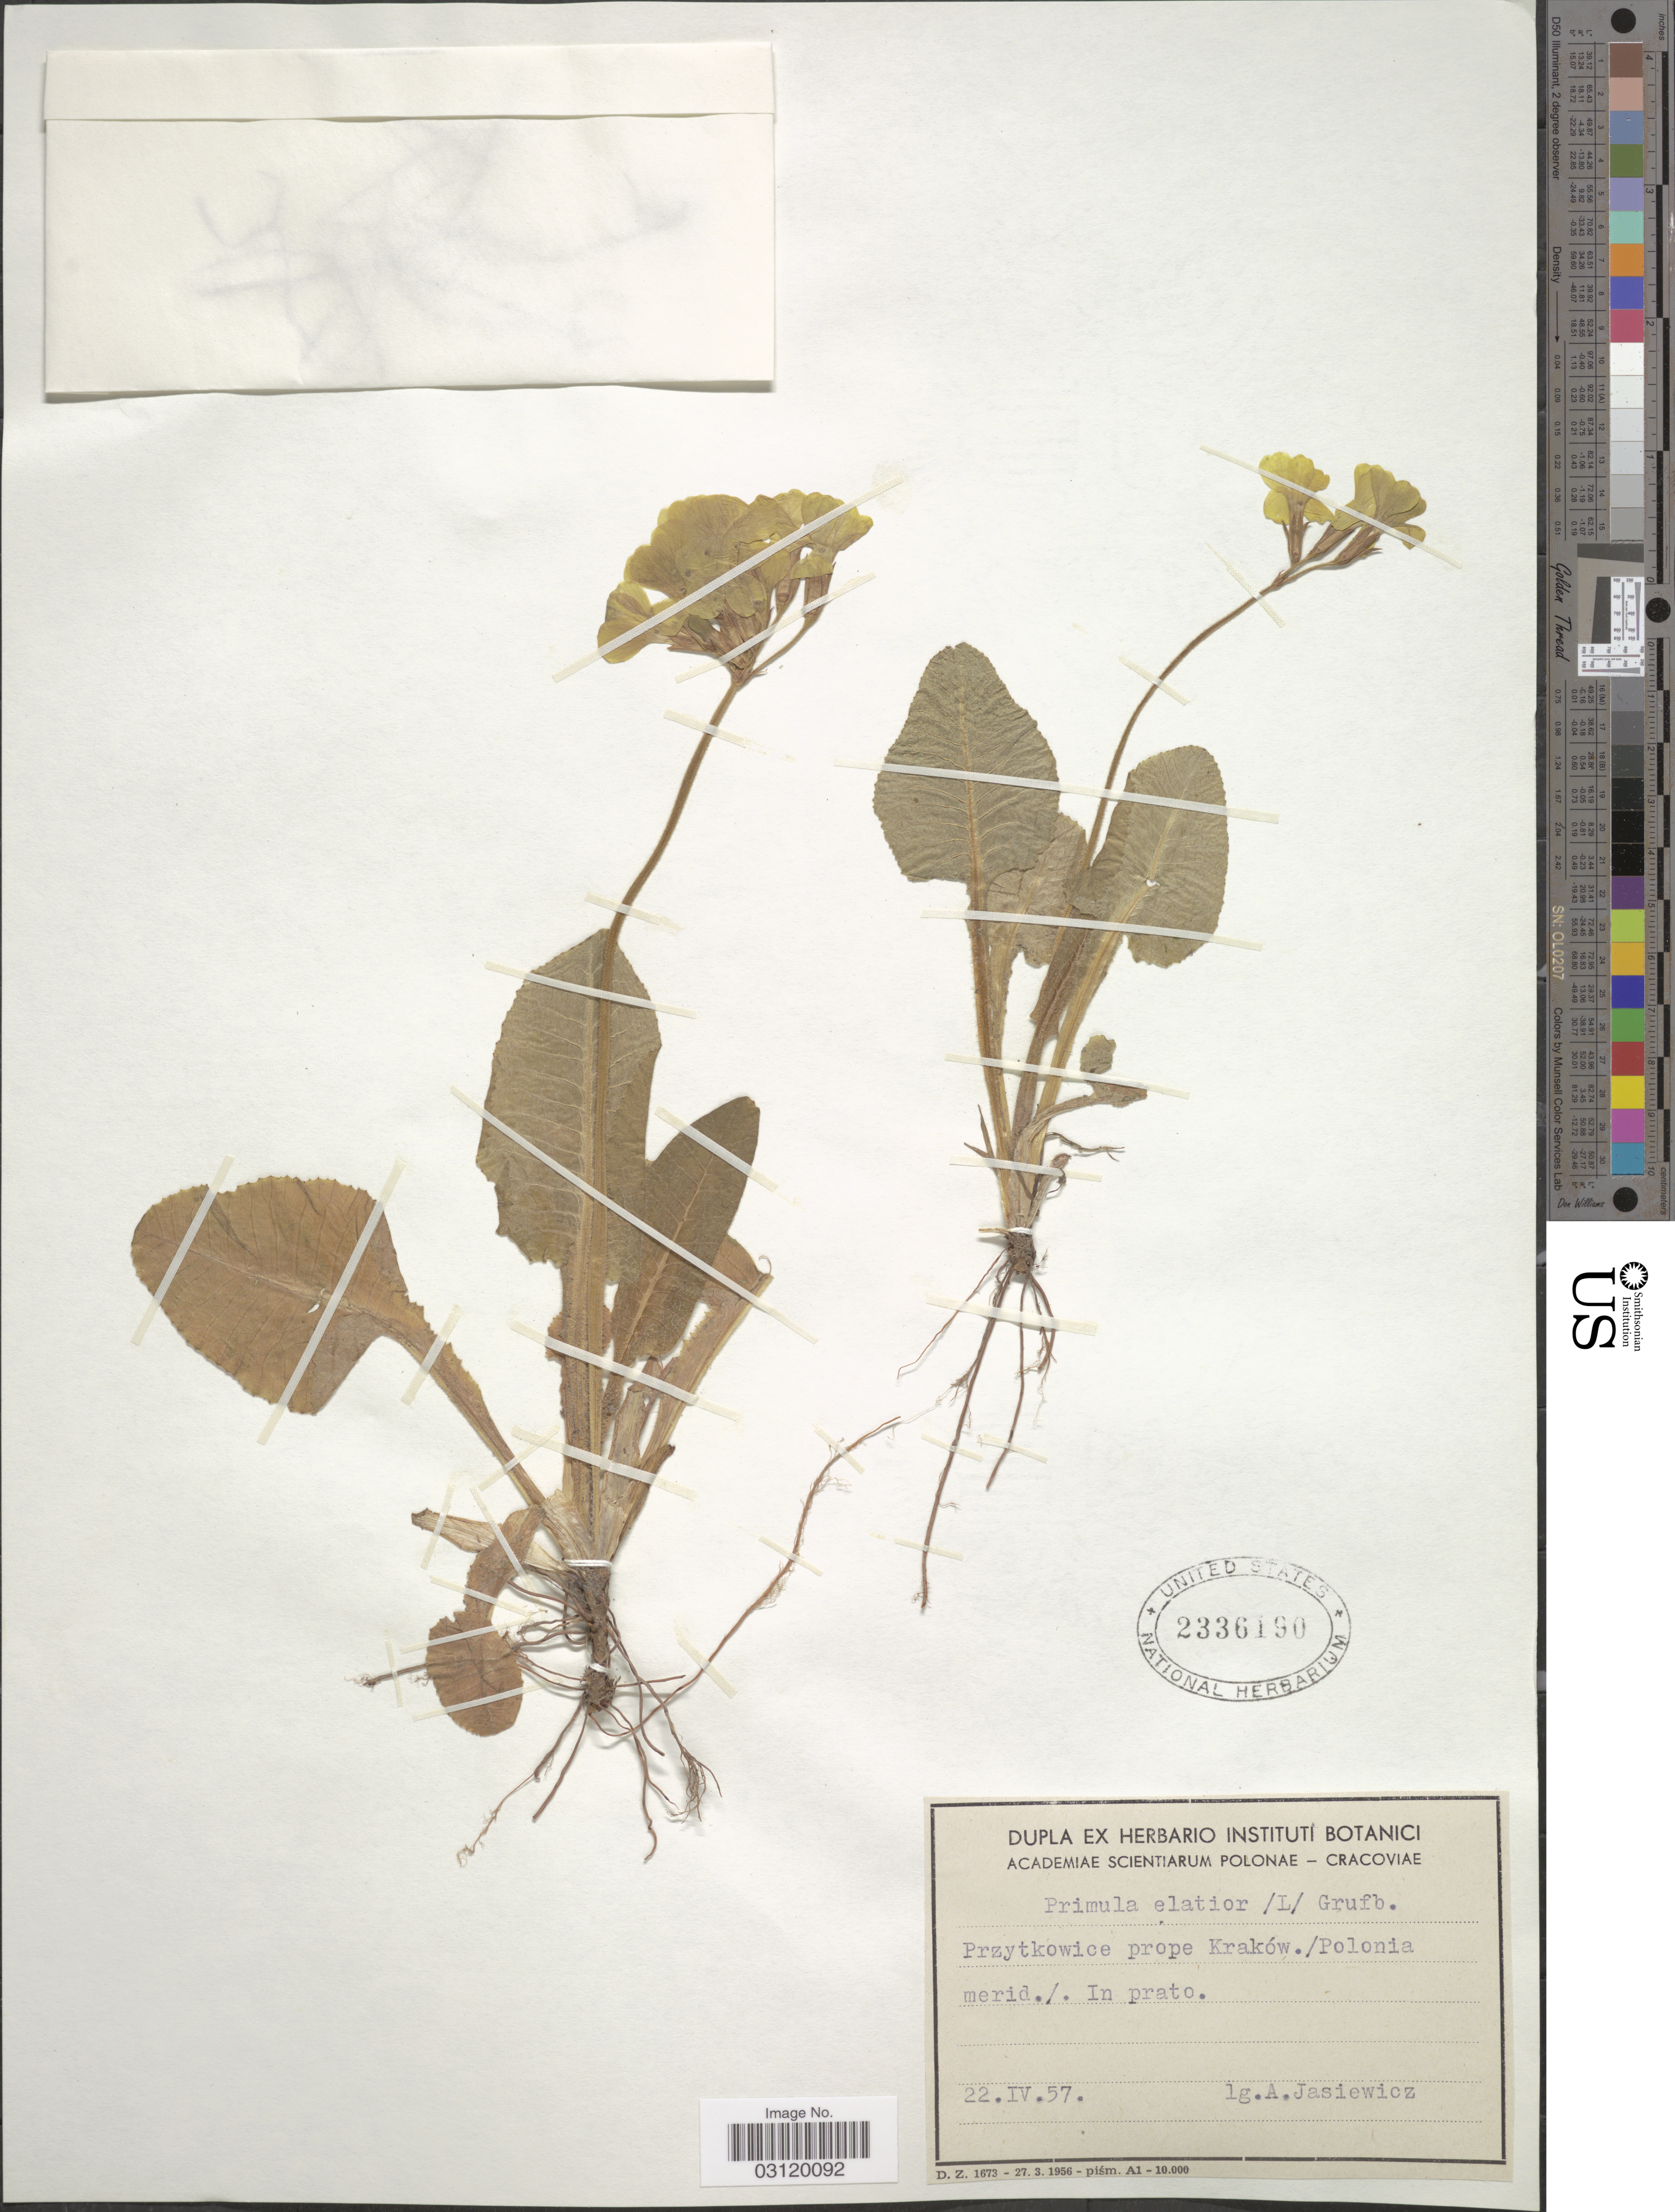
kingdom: Plantae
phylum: Tracheophyta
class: Magnoliopsida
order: Ericales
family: Primulaceae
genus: Primula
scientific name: Primula elatior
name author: (L.) Hill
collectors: A. Jasiewicz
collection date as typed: Transcribed d/m/y: 22/4/57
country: Poland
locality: Przytkowice prope Kraków./Polonia merid.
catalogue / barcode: US 2336190